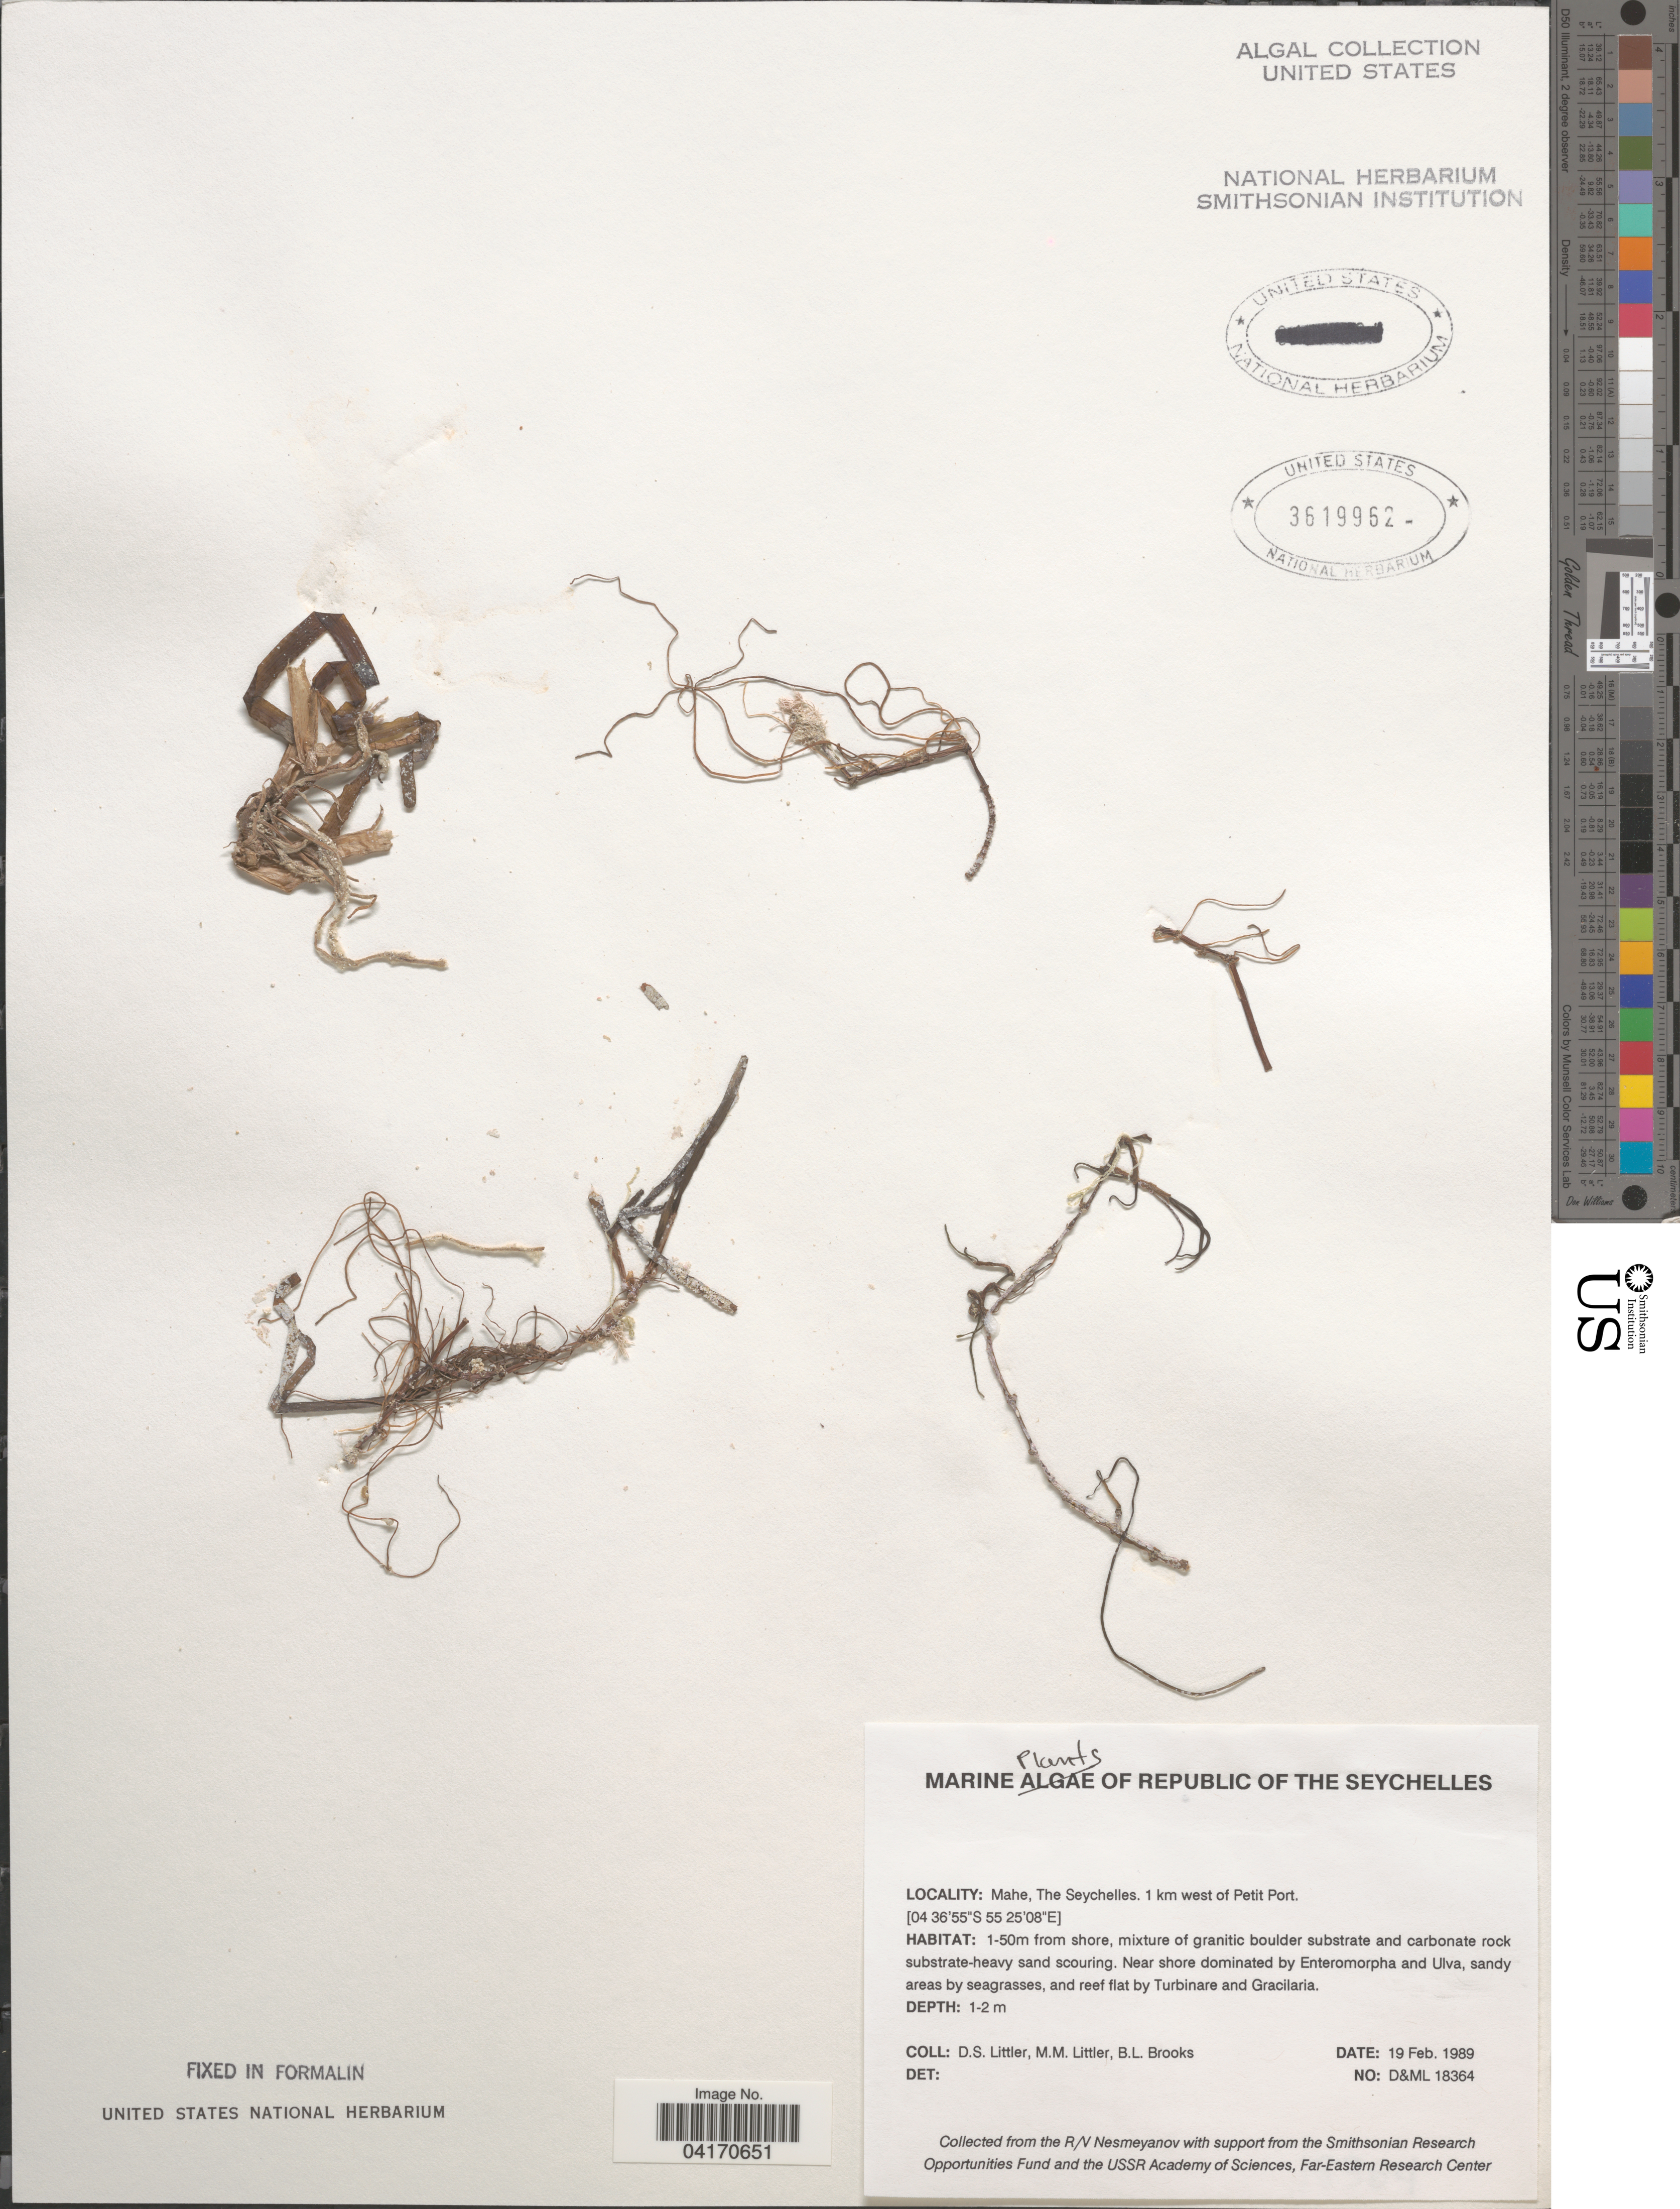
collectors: D. S. Littler & B. Brooks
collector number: D&ML 18364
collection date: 1989-02-19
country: Seychelles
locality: Republic of the Seychelles. Mahe, The Seychelles. 1 km west of Petit Port.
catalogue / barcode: US 3619962